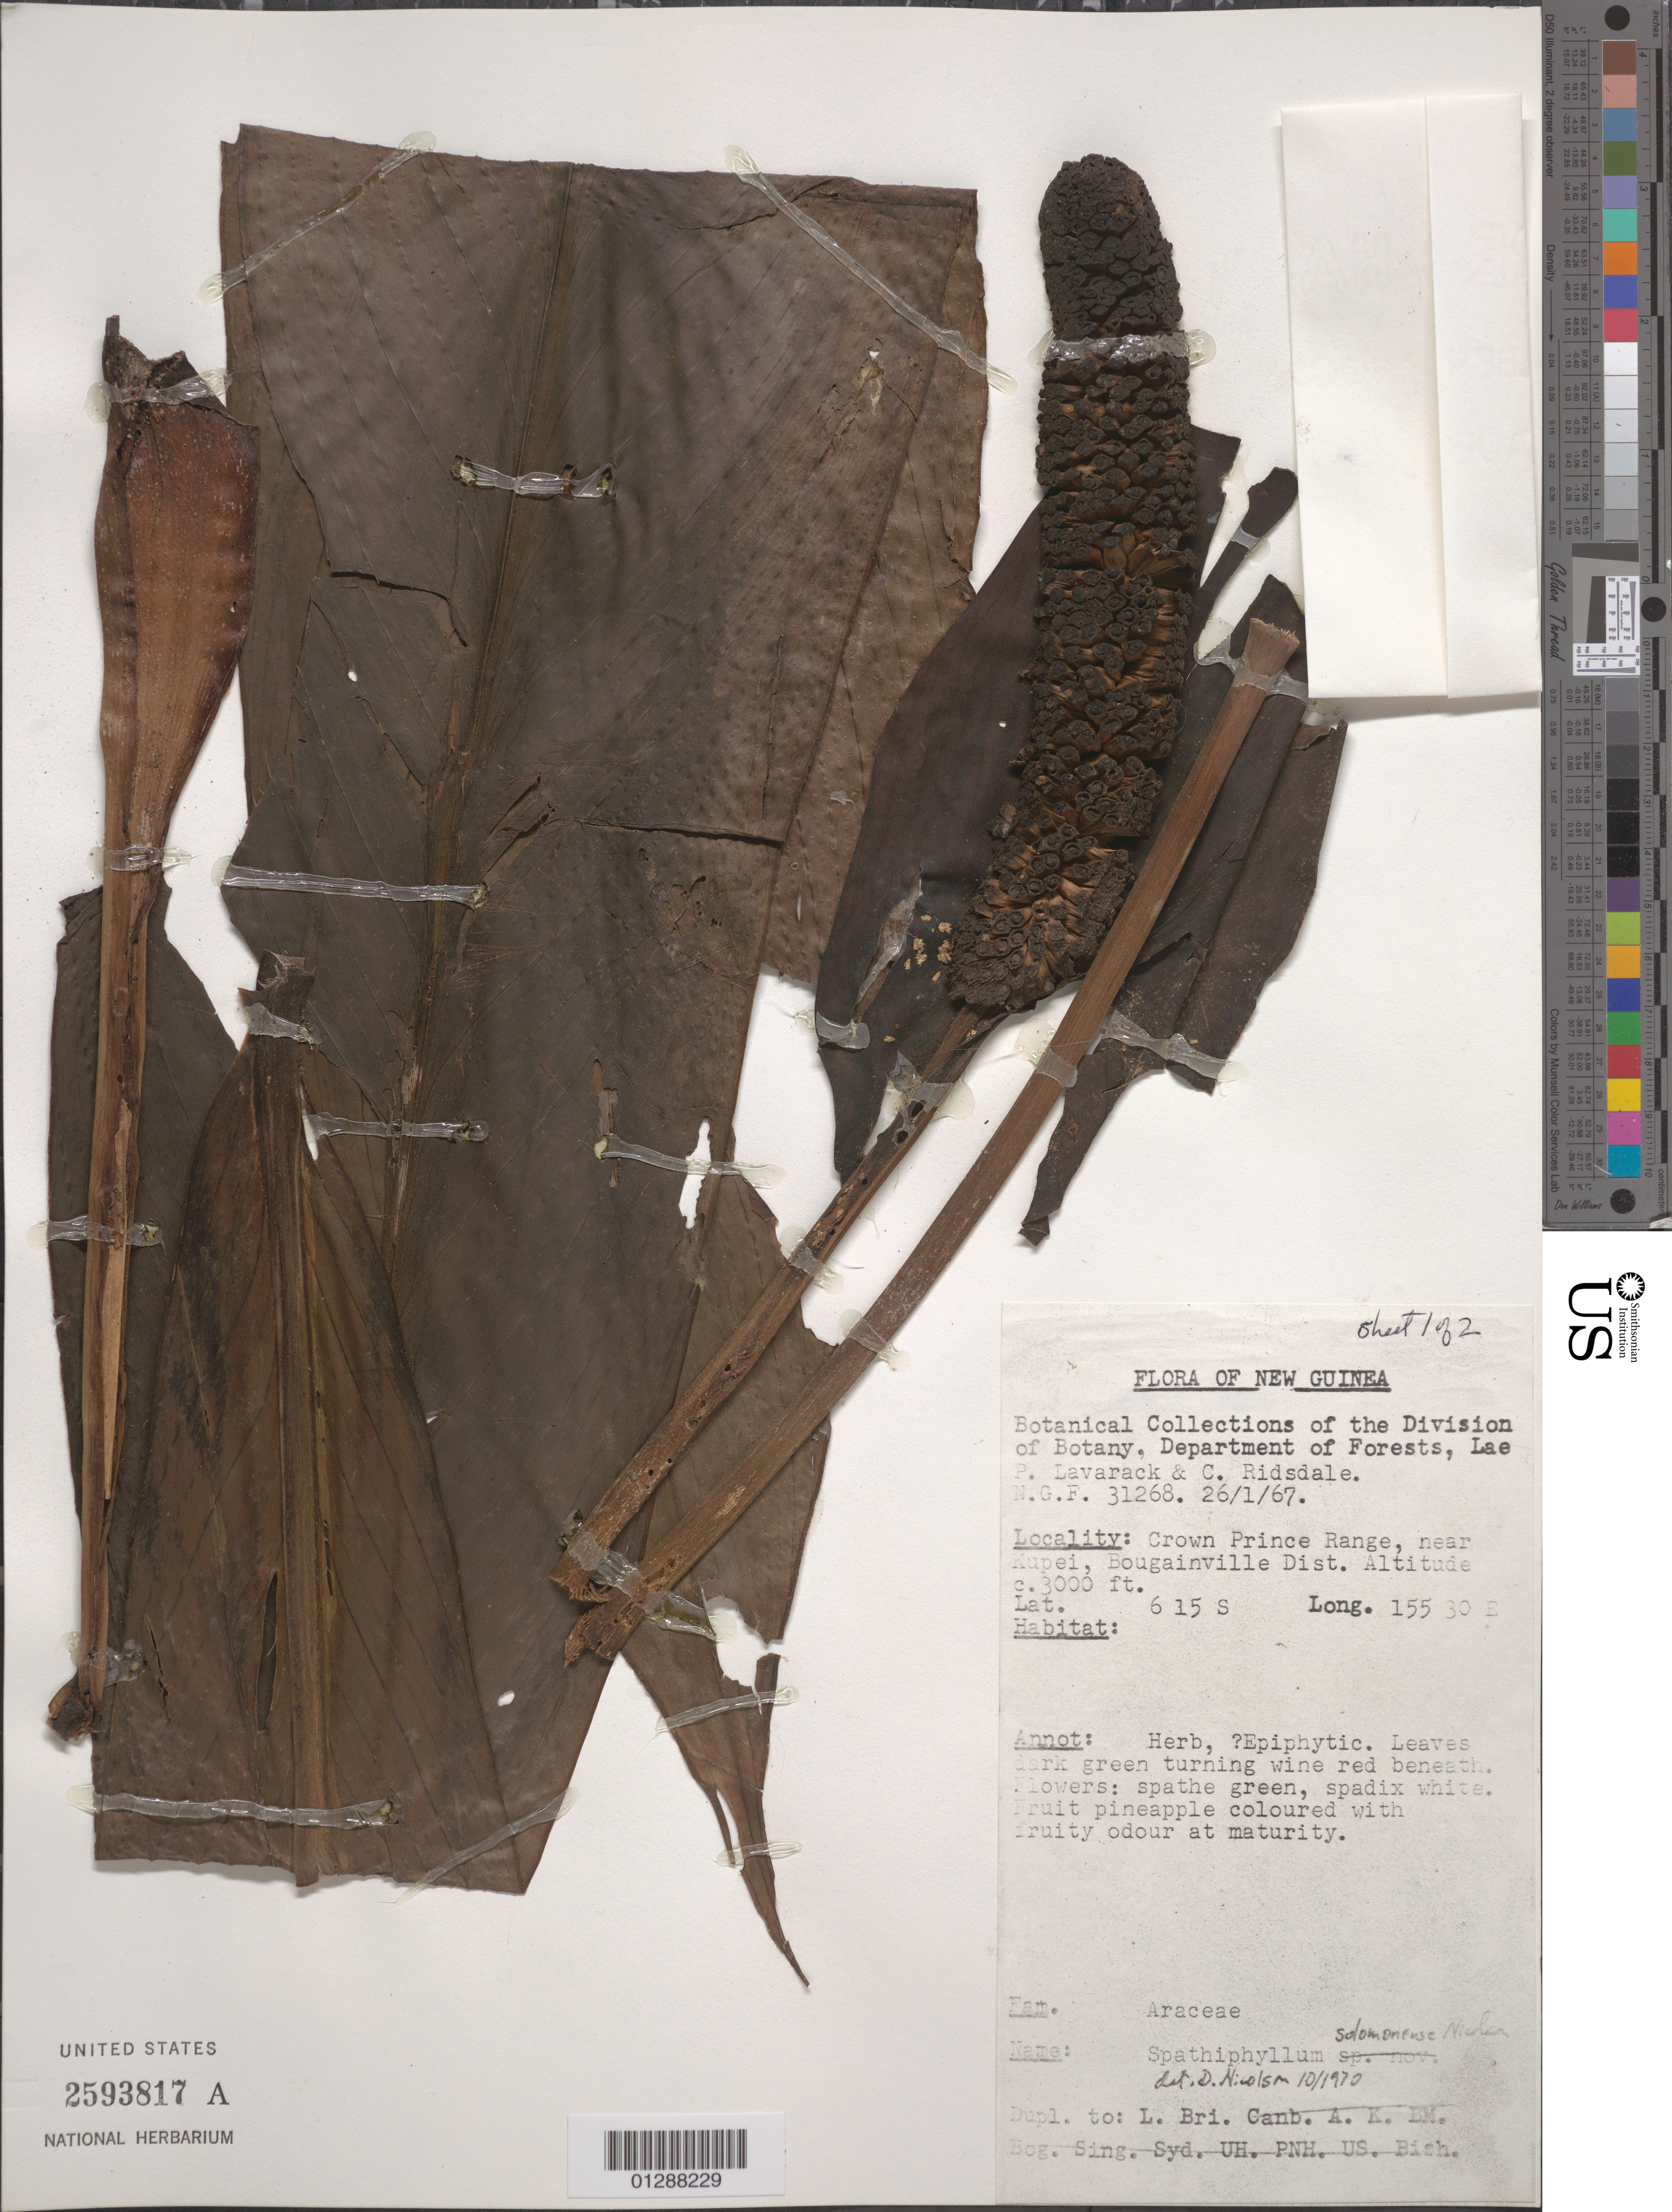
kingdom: Plantae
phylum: Tracheophyta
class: Liliopsida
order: Alismatales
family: Araceae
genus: Spathiphyllum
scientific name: Spathiphyllum solomonense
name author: Nicolson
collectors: P. Lavarack & C. E. Ridsdale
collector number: N.G.F. 31268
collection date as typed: Transcribed d/m/y: 26/1/67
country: Papua New Guinea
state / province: Bougainville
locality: New Guinea. Crown Prince Range, near Kupei, Bougainville Dist.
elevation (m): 914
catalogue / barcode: US 2593817A